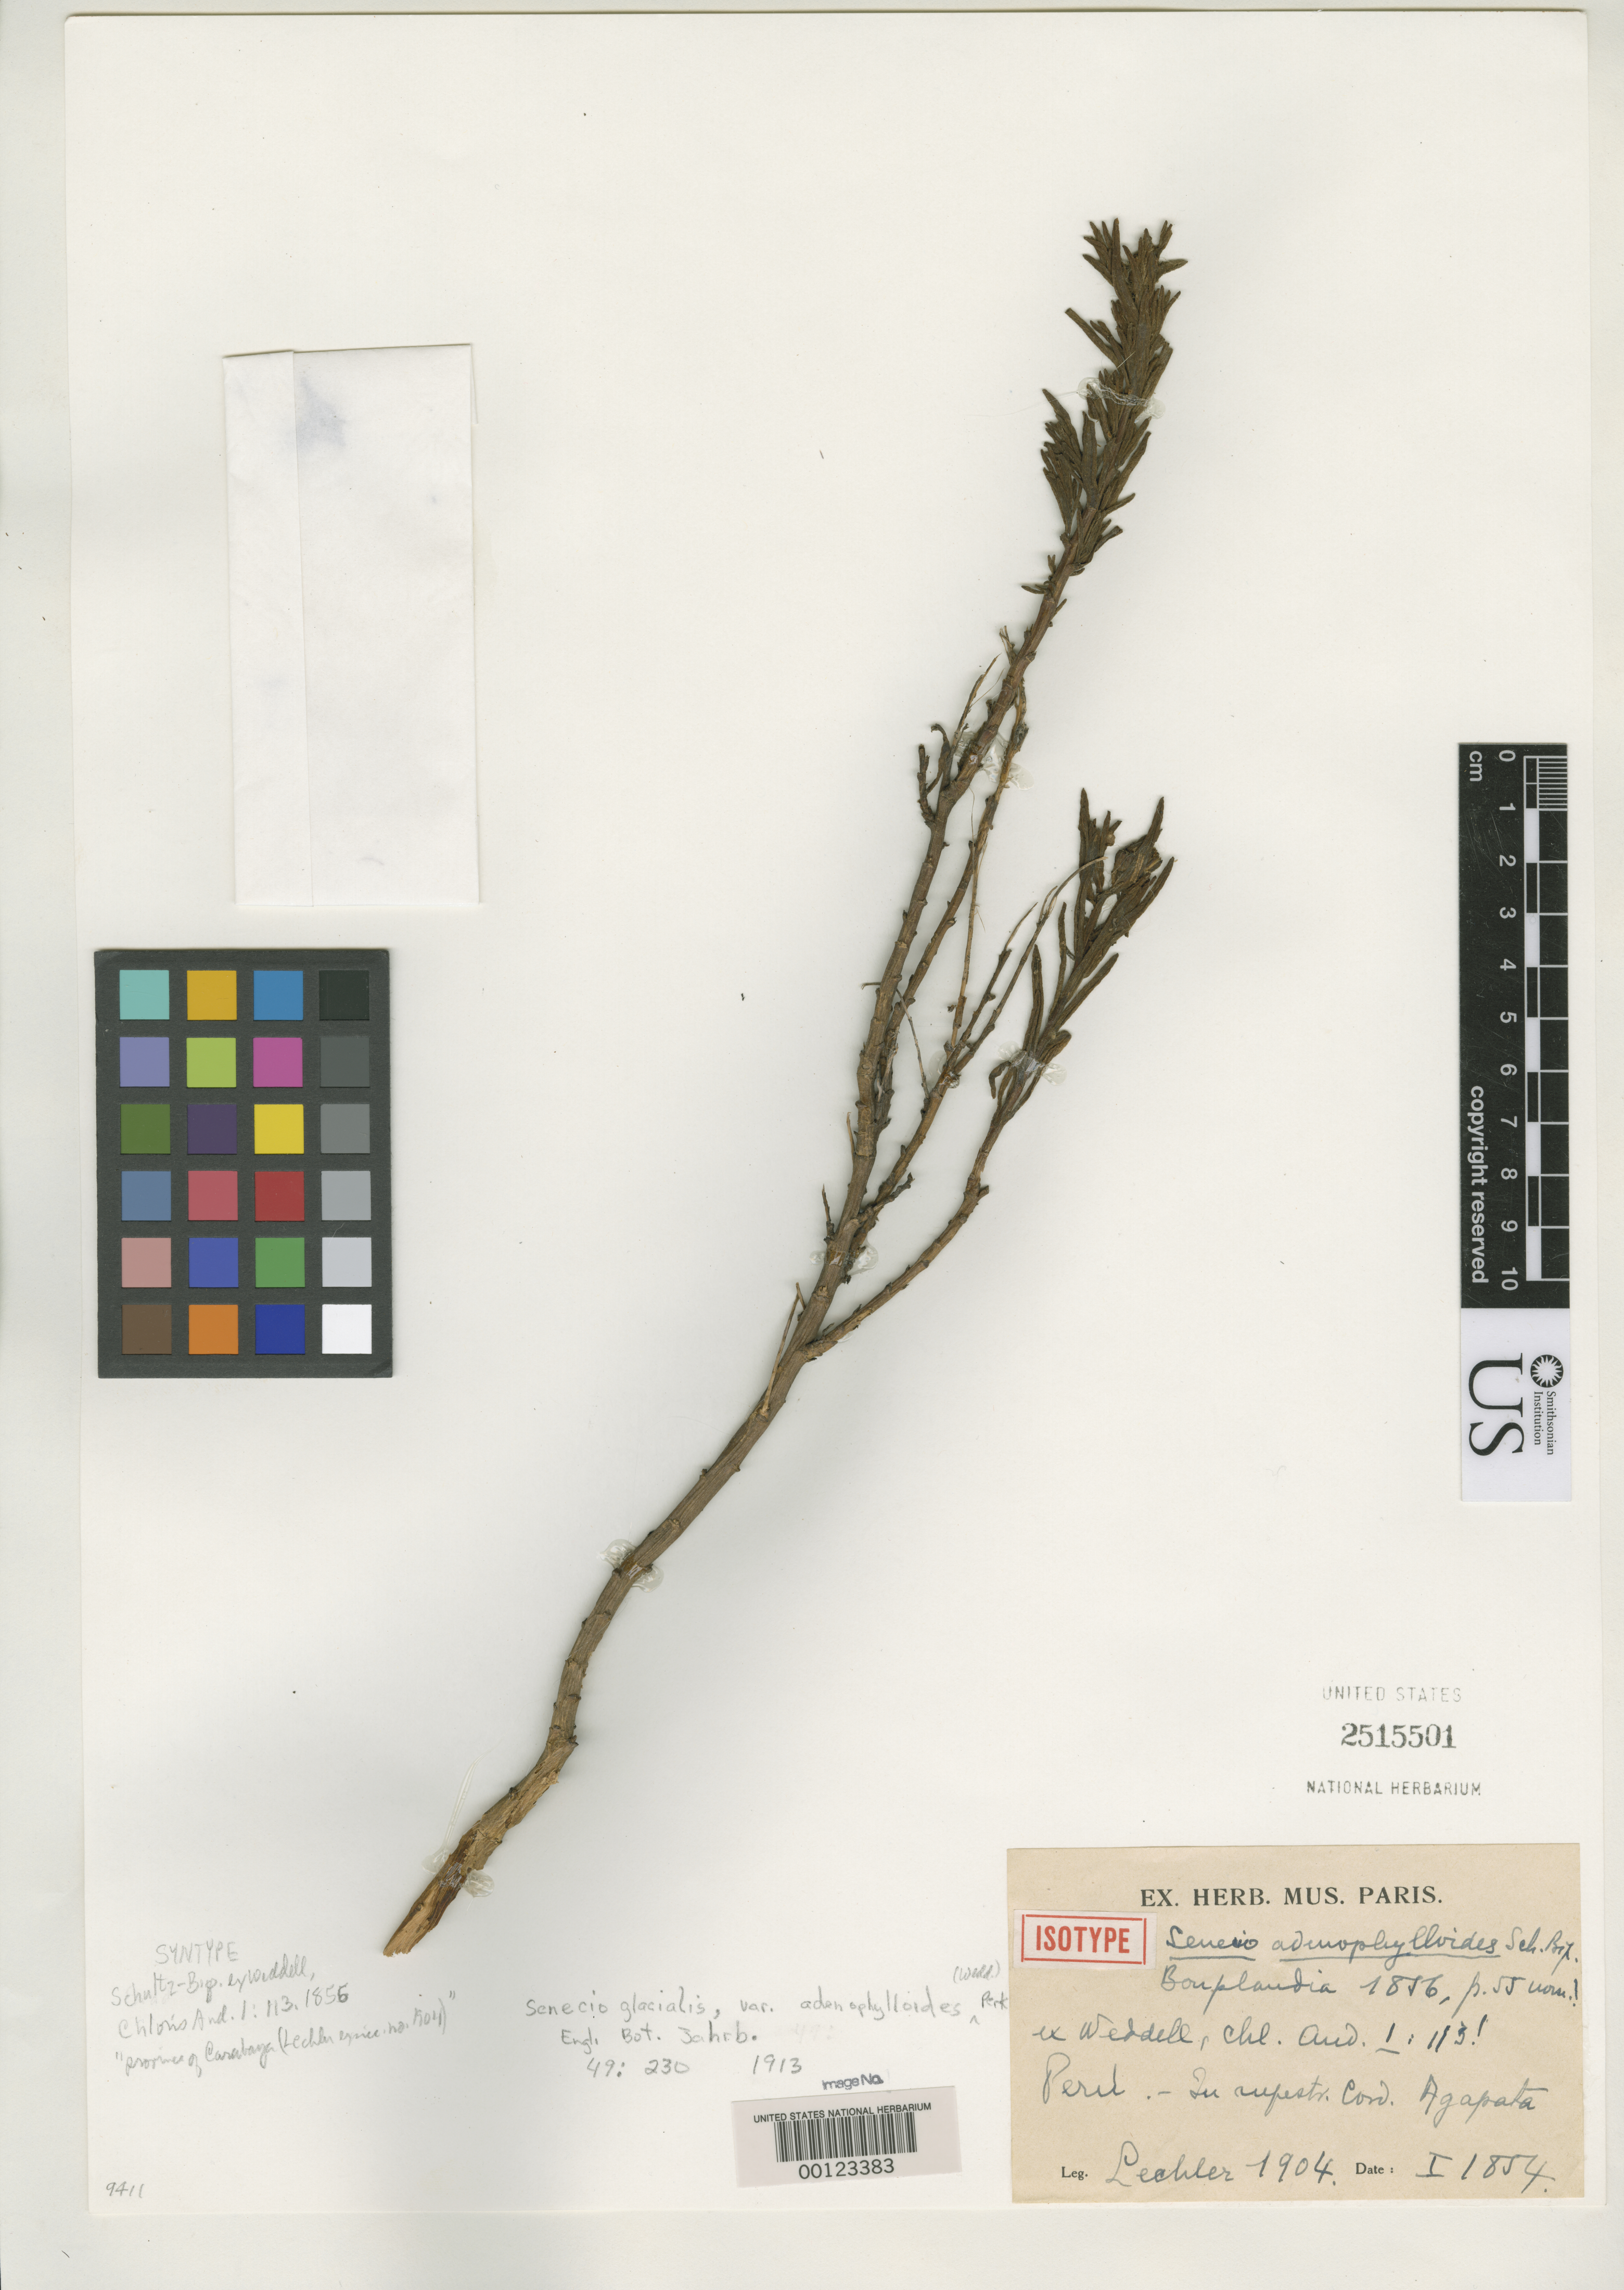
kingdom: Plantae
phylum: Tracheophyta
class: Magnoliopsida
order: Asterales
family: Asteraceae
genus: Senecio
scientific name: Senecio adenophylloides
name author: Sch. Bip. ex Wedd.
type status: Syntype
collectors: W. Lechler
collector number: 1904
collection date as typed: Jan 1854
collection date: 1854-01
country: Peru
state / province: Cusco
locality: Cordillera Carabaya, Agapata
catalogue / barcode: US 2515501